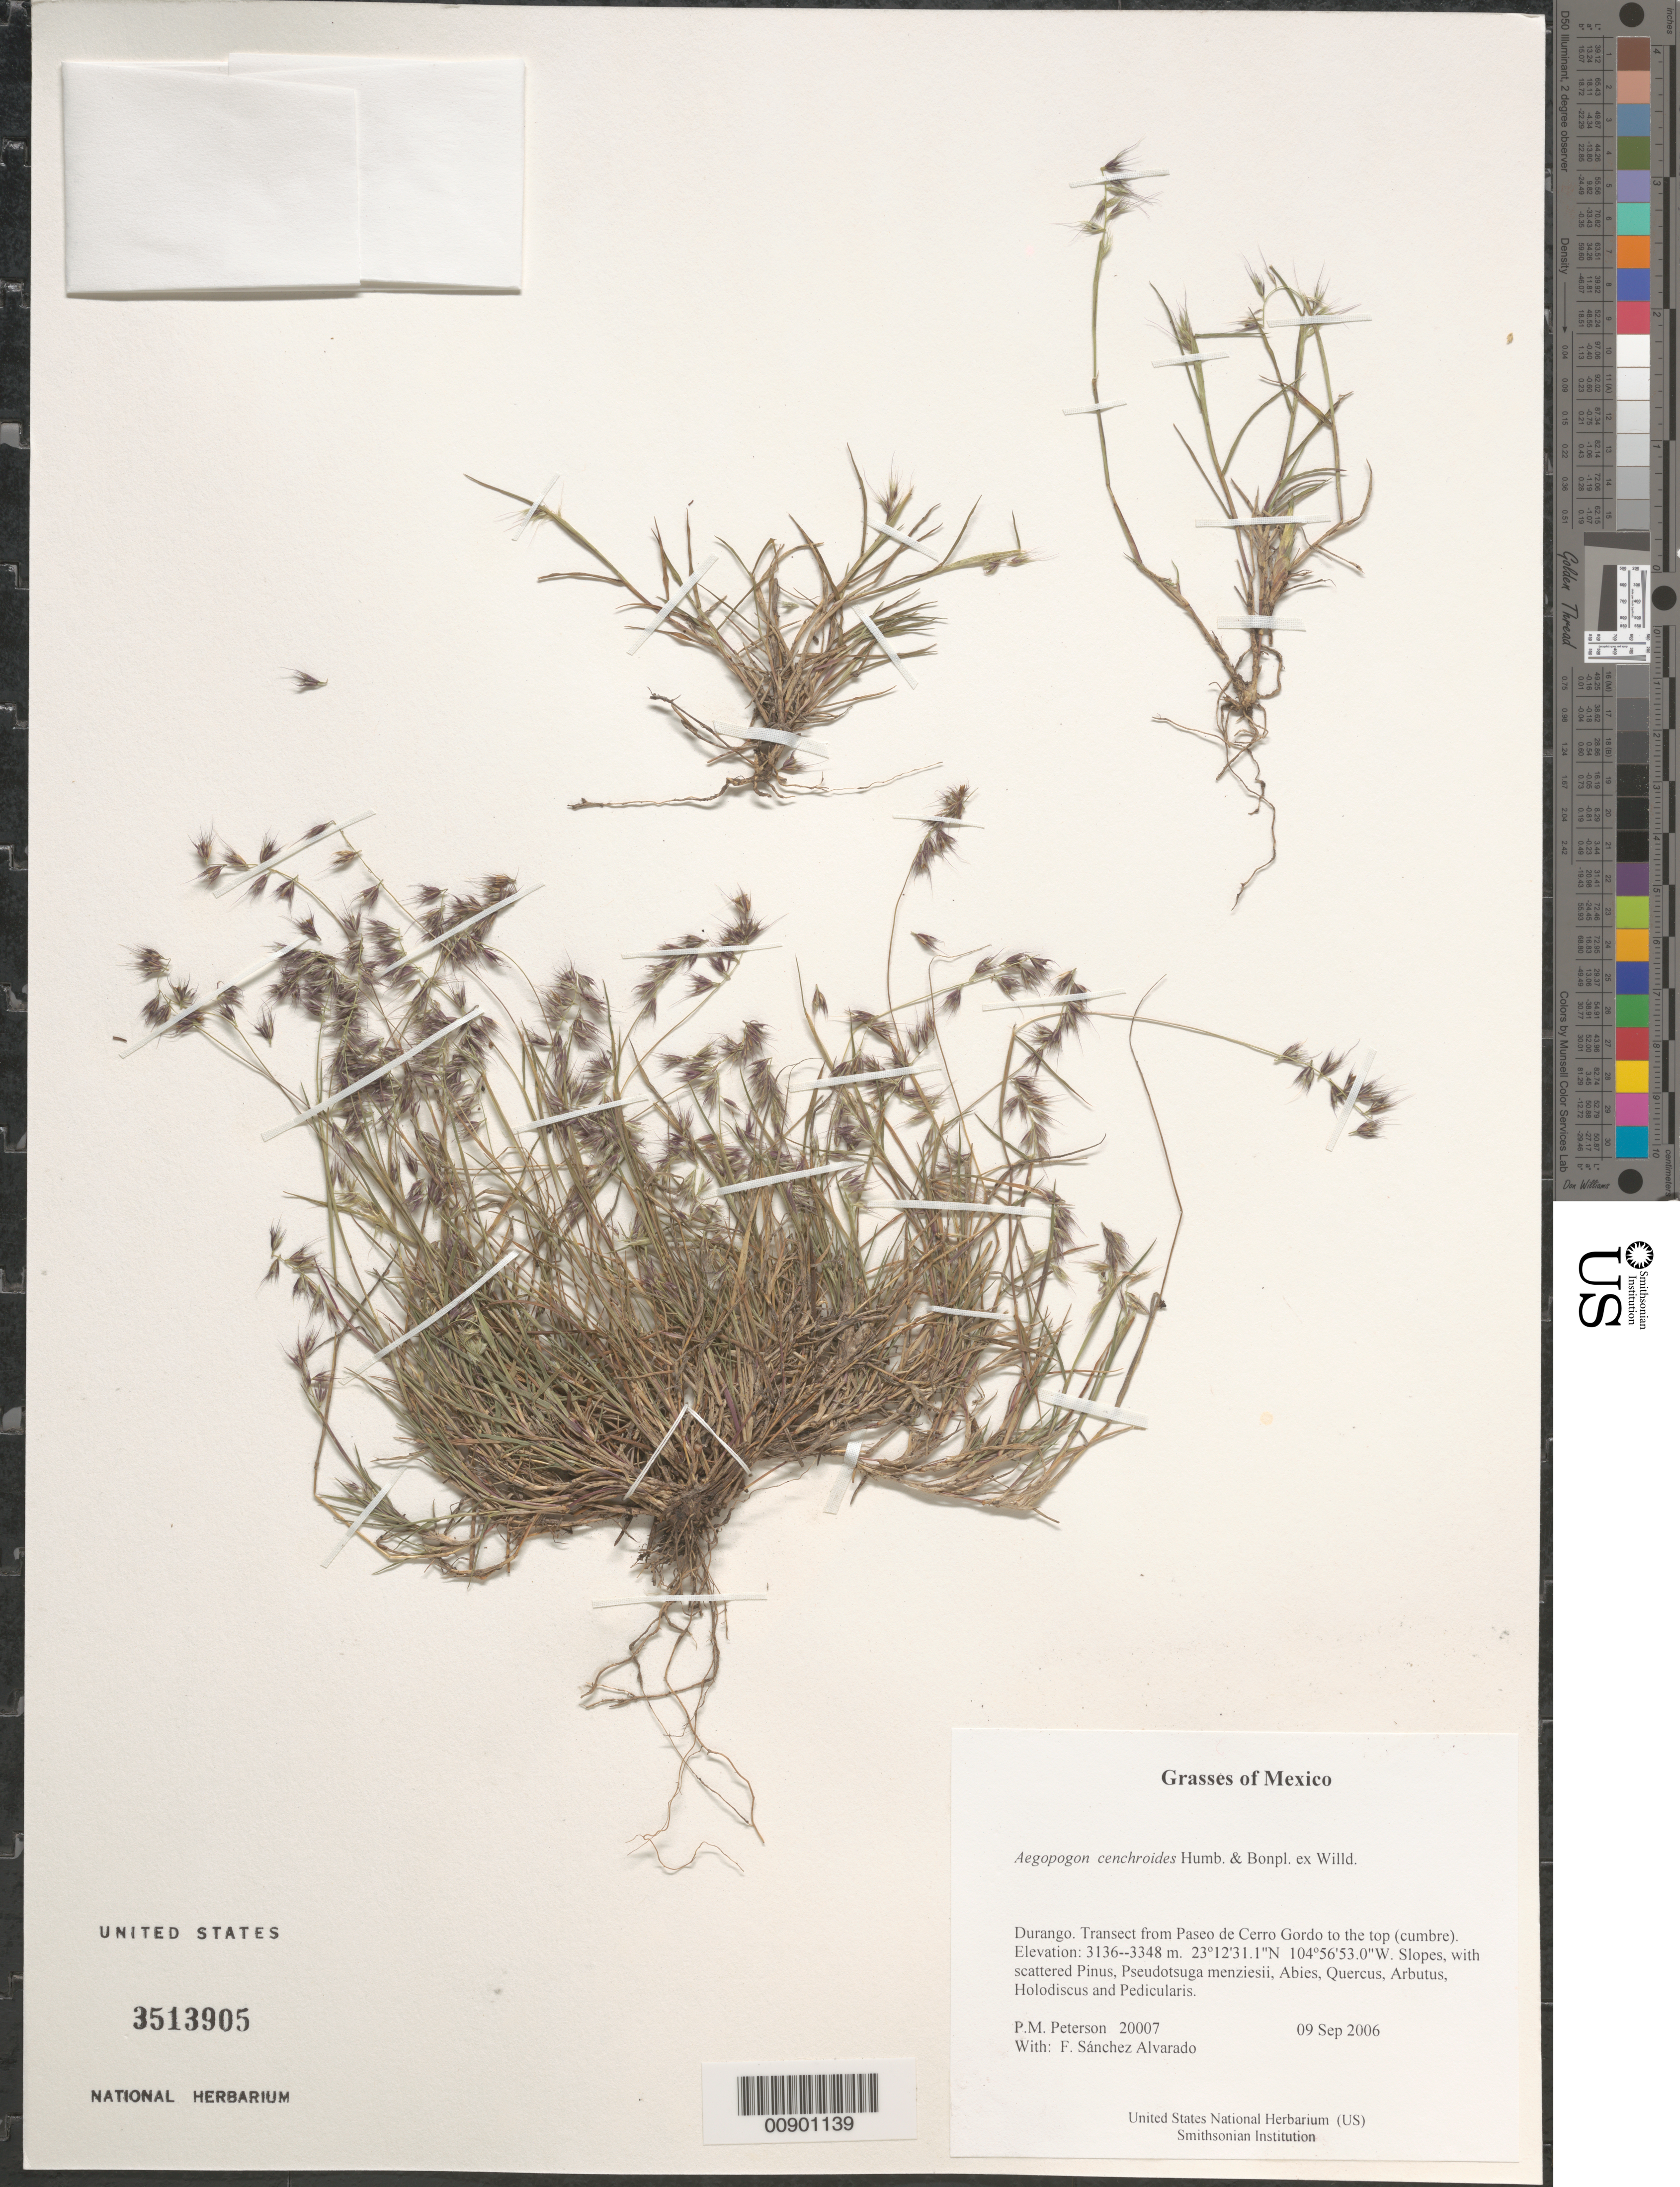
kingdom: Plantae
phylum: Tracheophyta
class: Liliopsida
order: Poales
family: Poaceae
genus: Muhlenbergia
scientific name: Muhlenbergia cenchroides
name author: (Humb. & Bonpl. ex Willd.) P.M. Peterson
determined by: Peterson, Paul M., (BOT), Smithsonian Institution - National Museum of Natural History (UNITED STATES)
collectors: P. M. Peterson & F. Sánchez Alvarado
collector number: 20007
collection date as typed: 09 Sep 2006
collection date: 2006-09-09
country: Mexico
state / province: Durango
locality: Transect from Paseo de Cerro Gordo to the top (cumbre).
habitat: Slopes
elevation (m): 3136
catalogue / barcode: US 3513905